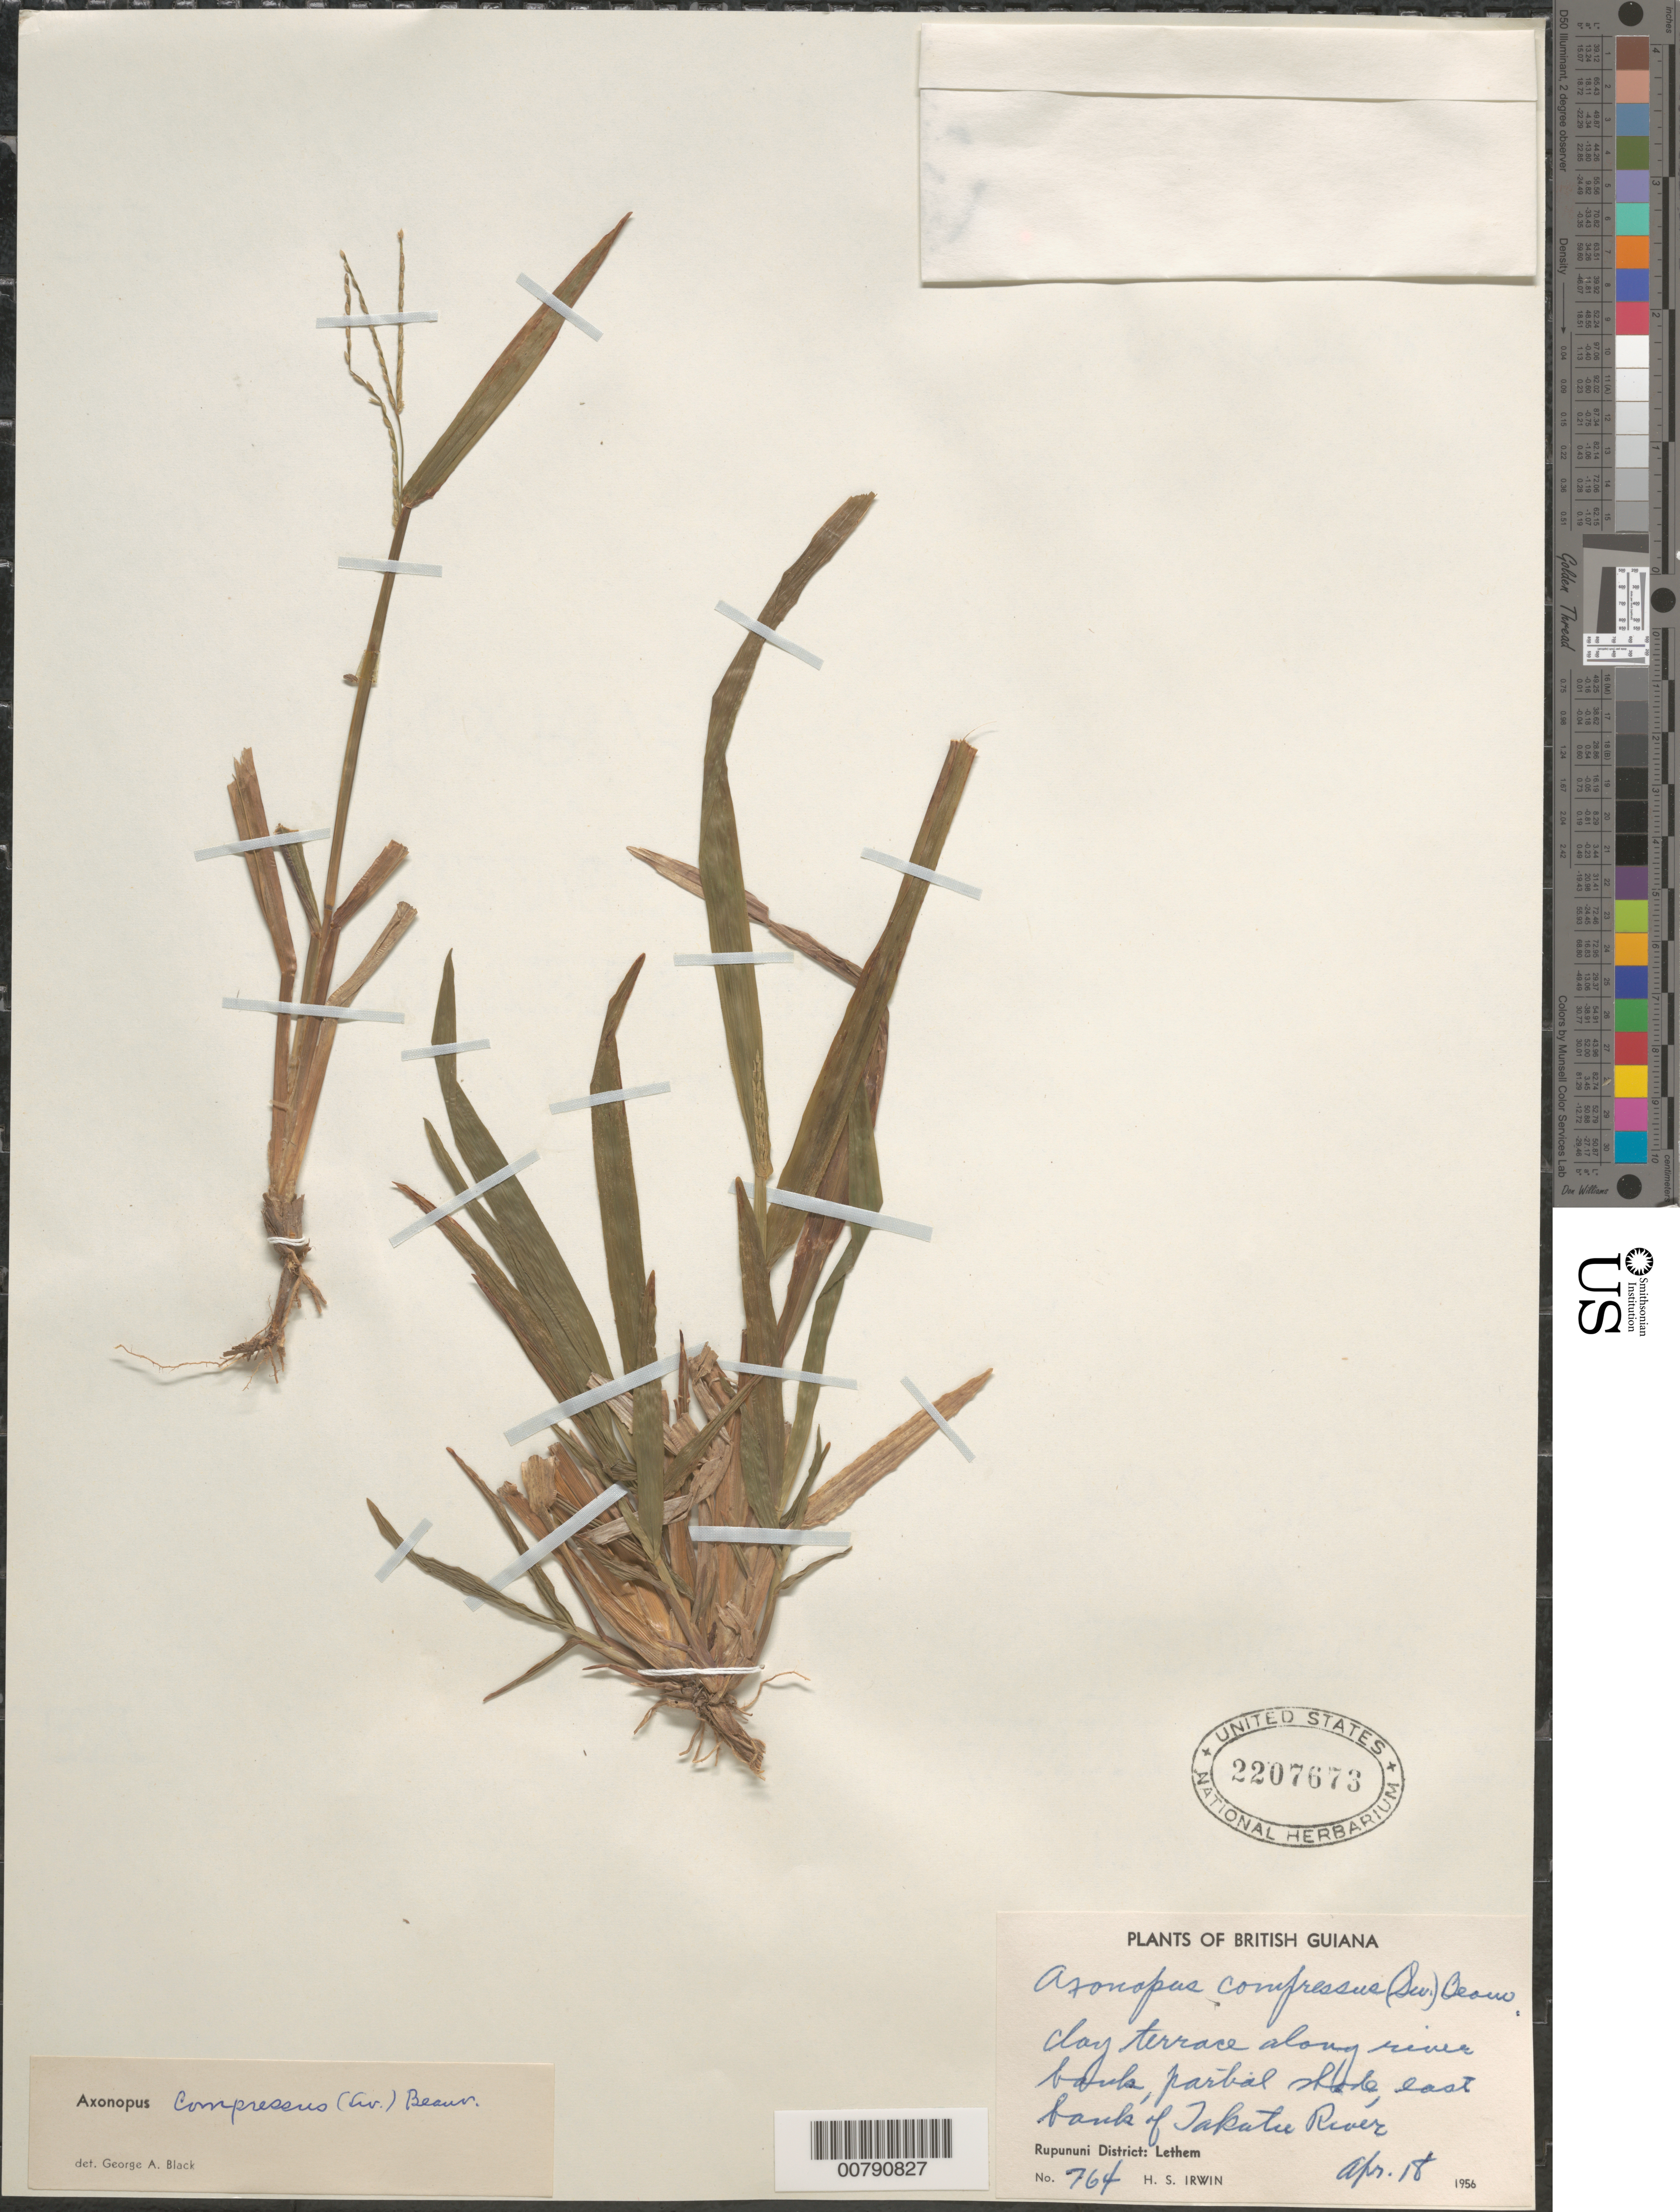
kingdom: Plantae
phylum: Tracheophyta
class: Liliopsida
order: Poales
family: Poaceae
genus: Axonopus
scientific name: Axonopus compressus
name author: (Sw.) P. Beauv.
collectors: H. Irwin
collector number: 764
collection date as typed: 18-Apr-56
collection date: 1956-04-18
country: Guyana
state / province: U. Takutu-U. Essequibo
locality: Lethem, E bank of Takutu R., Rupununi Dist.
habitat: Clay terrace along R. bank, partial shade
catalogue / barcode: US 2207673